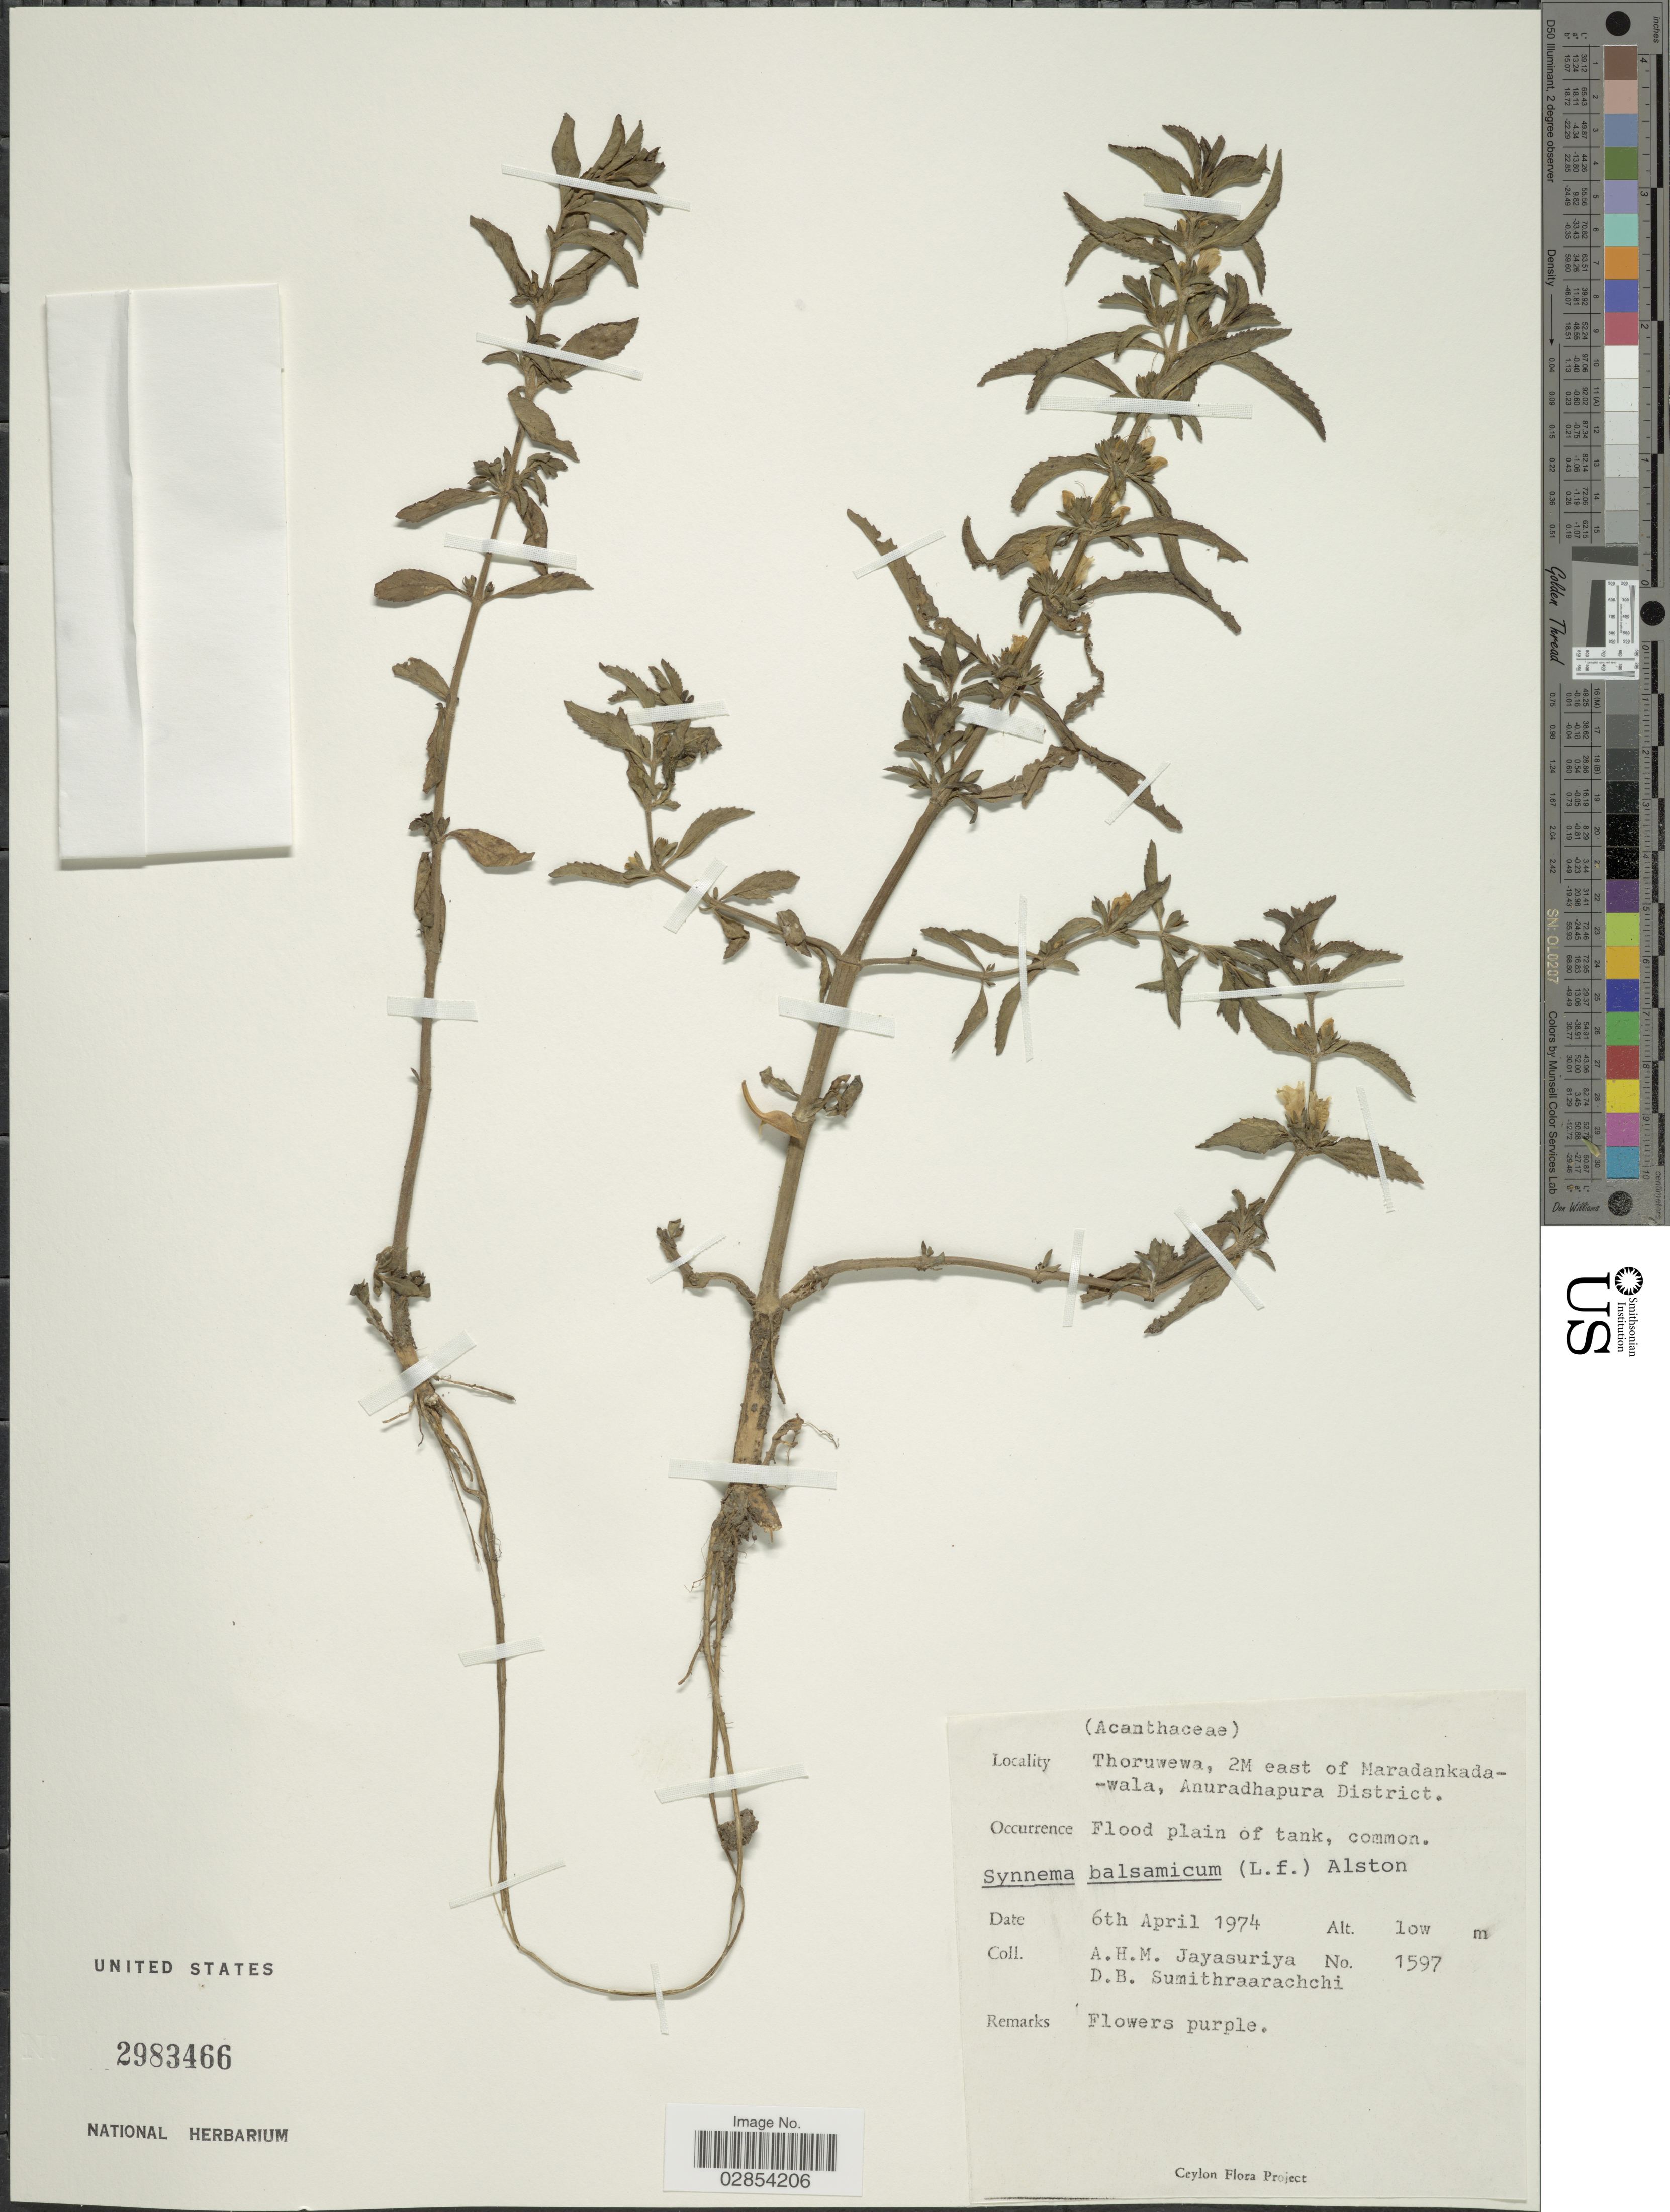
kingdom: Plantae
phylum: Tracheophyta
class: Magnoliopsida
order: Lamiales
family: Acanthaceae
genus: Hygrophila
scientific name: Hygrophila balsamica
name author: Raf.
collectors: A. H. Jayasuriya & D. B. Sumithraarachchi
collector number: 1597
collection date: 1974-04-06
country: Sri Lanka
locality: Thoruwewa, 2M east of Maradankada--wala, Anuradhapura District.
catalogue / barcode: US 2983466